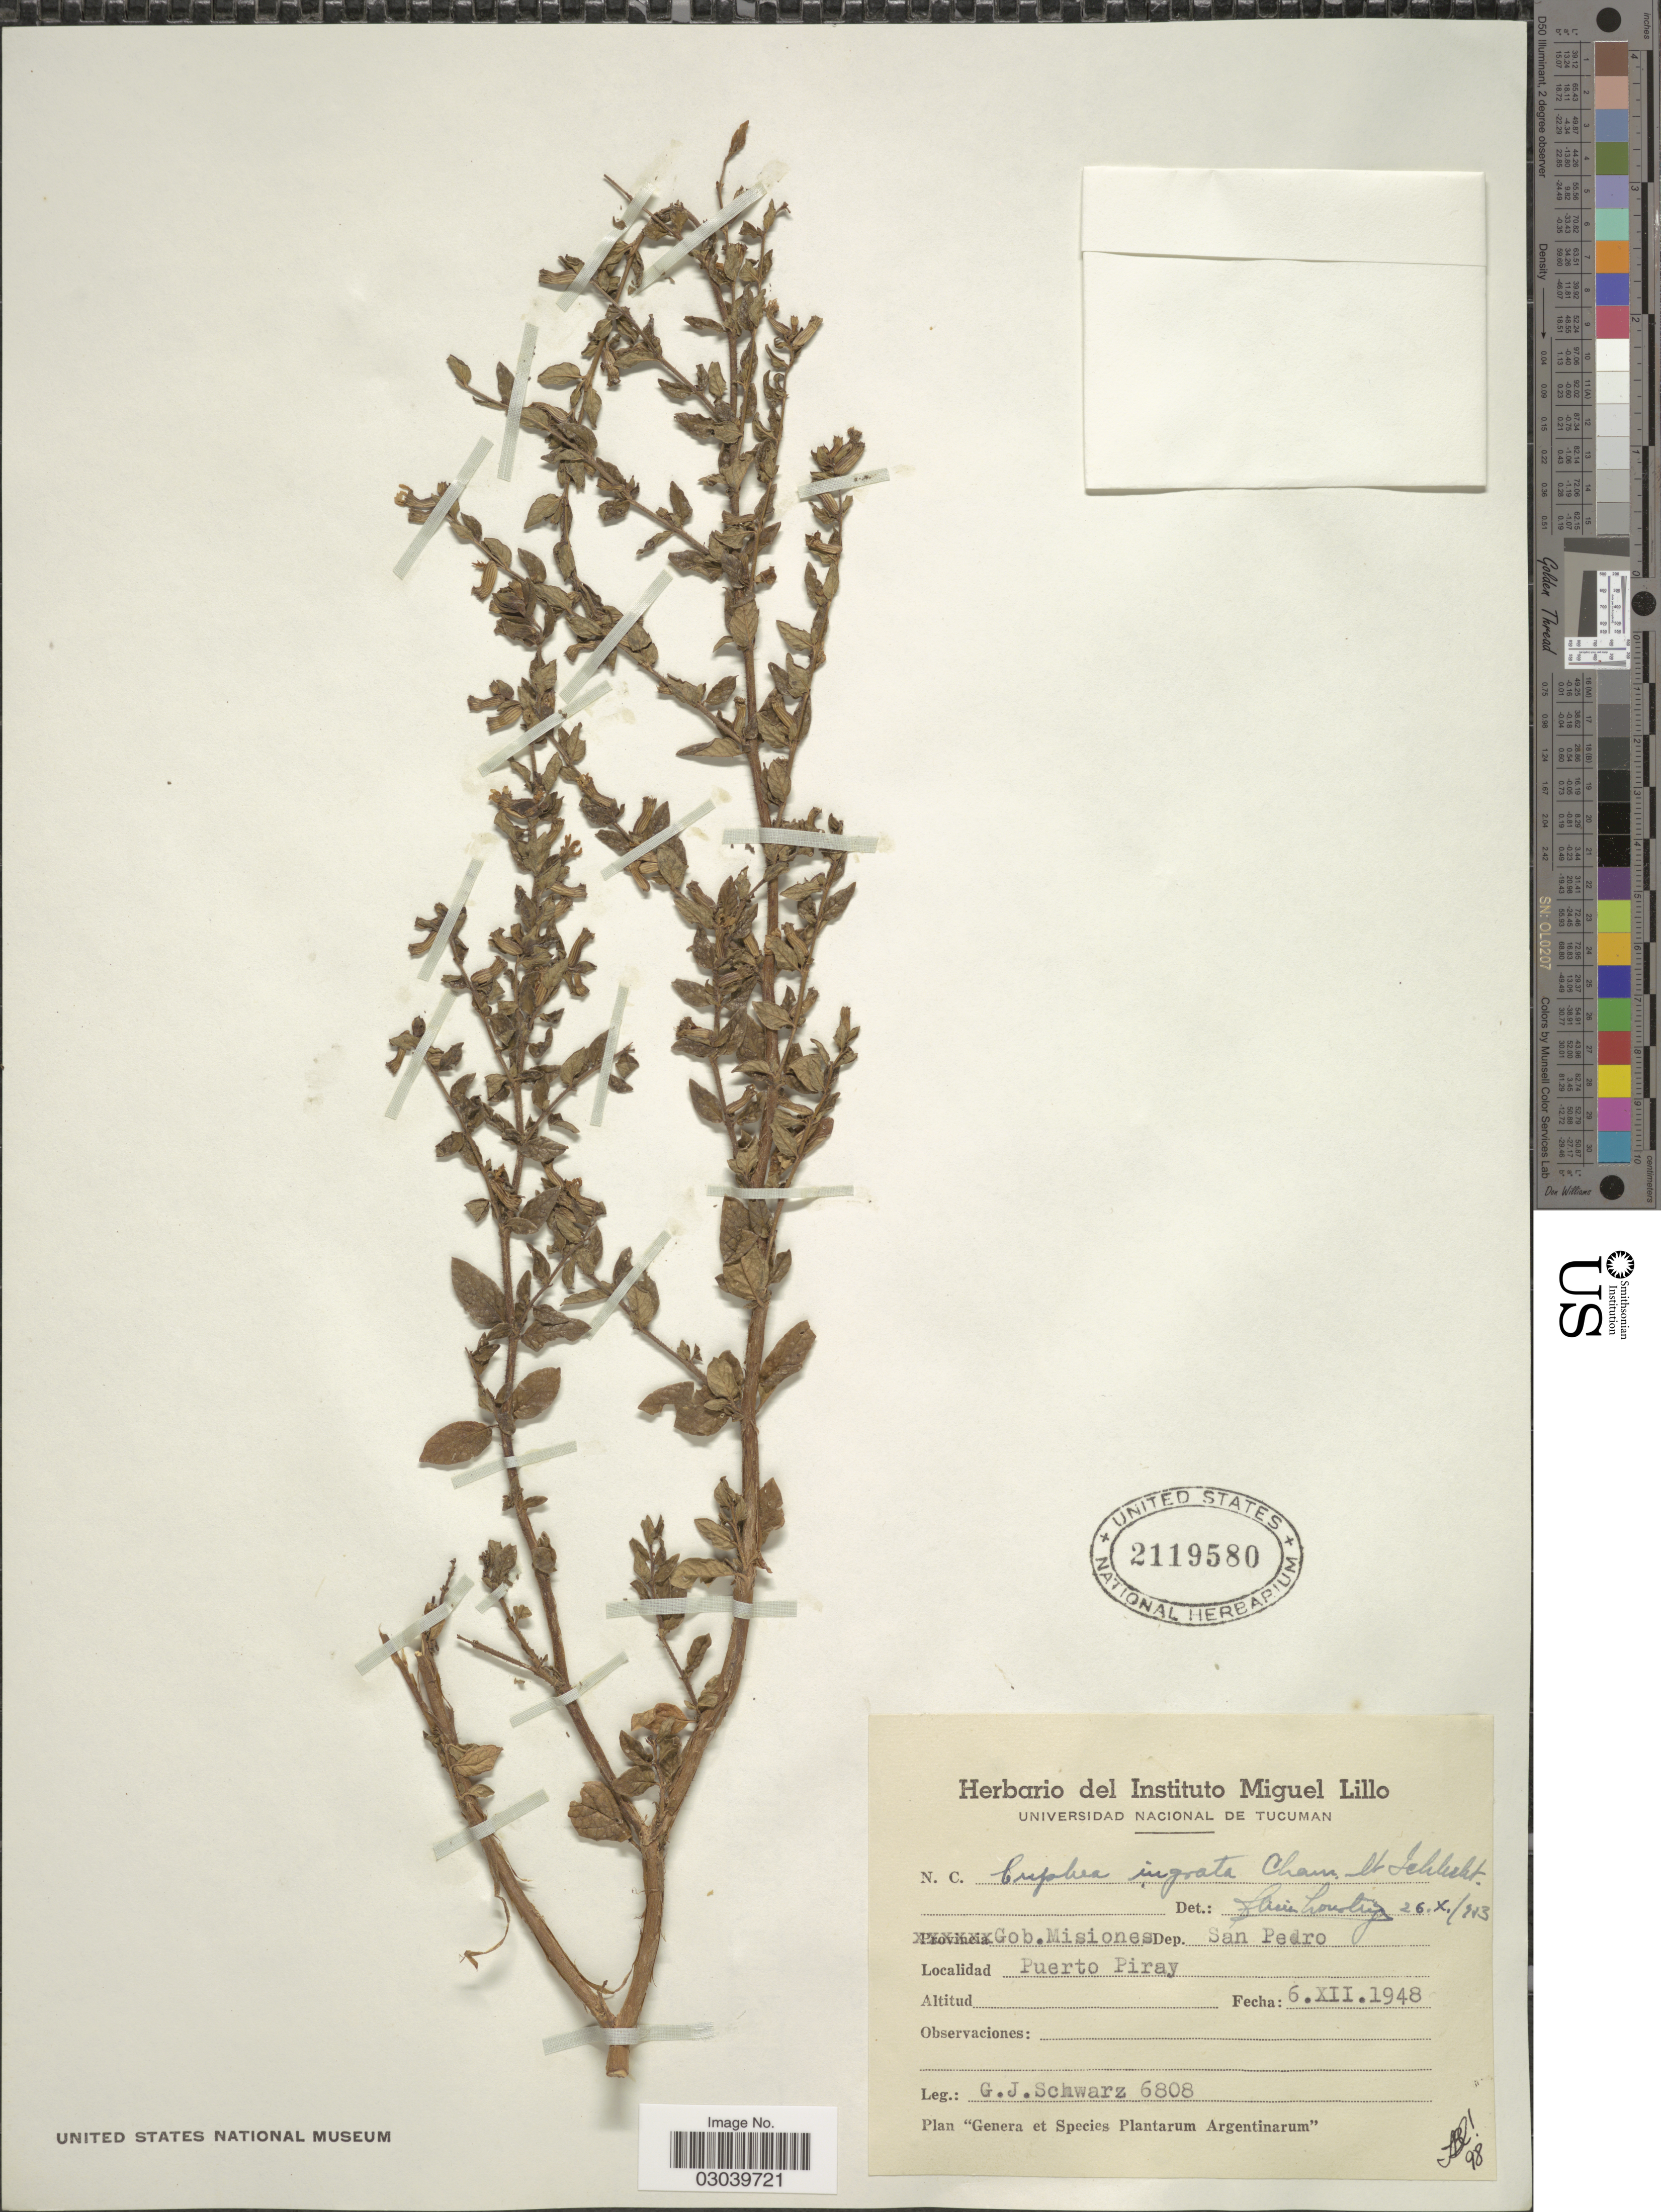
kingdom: Plantae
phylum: Tracheophyta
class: Magnoliopsida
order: Myrtales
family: Lythraceae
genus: Cuphea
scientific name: Cuphea ingrata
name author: Cham. & Schltdl.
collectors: G. J. Schwarz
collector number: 6808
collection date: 1948-12-06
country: Argentina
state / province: Misiones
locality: Gob. Misiones. Dep. San Pedro. Puerto Piray.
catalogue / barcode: US 2119580